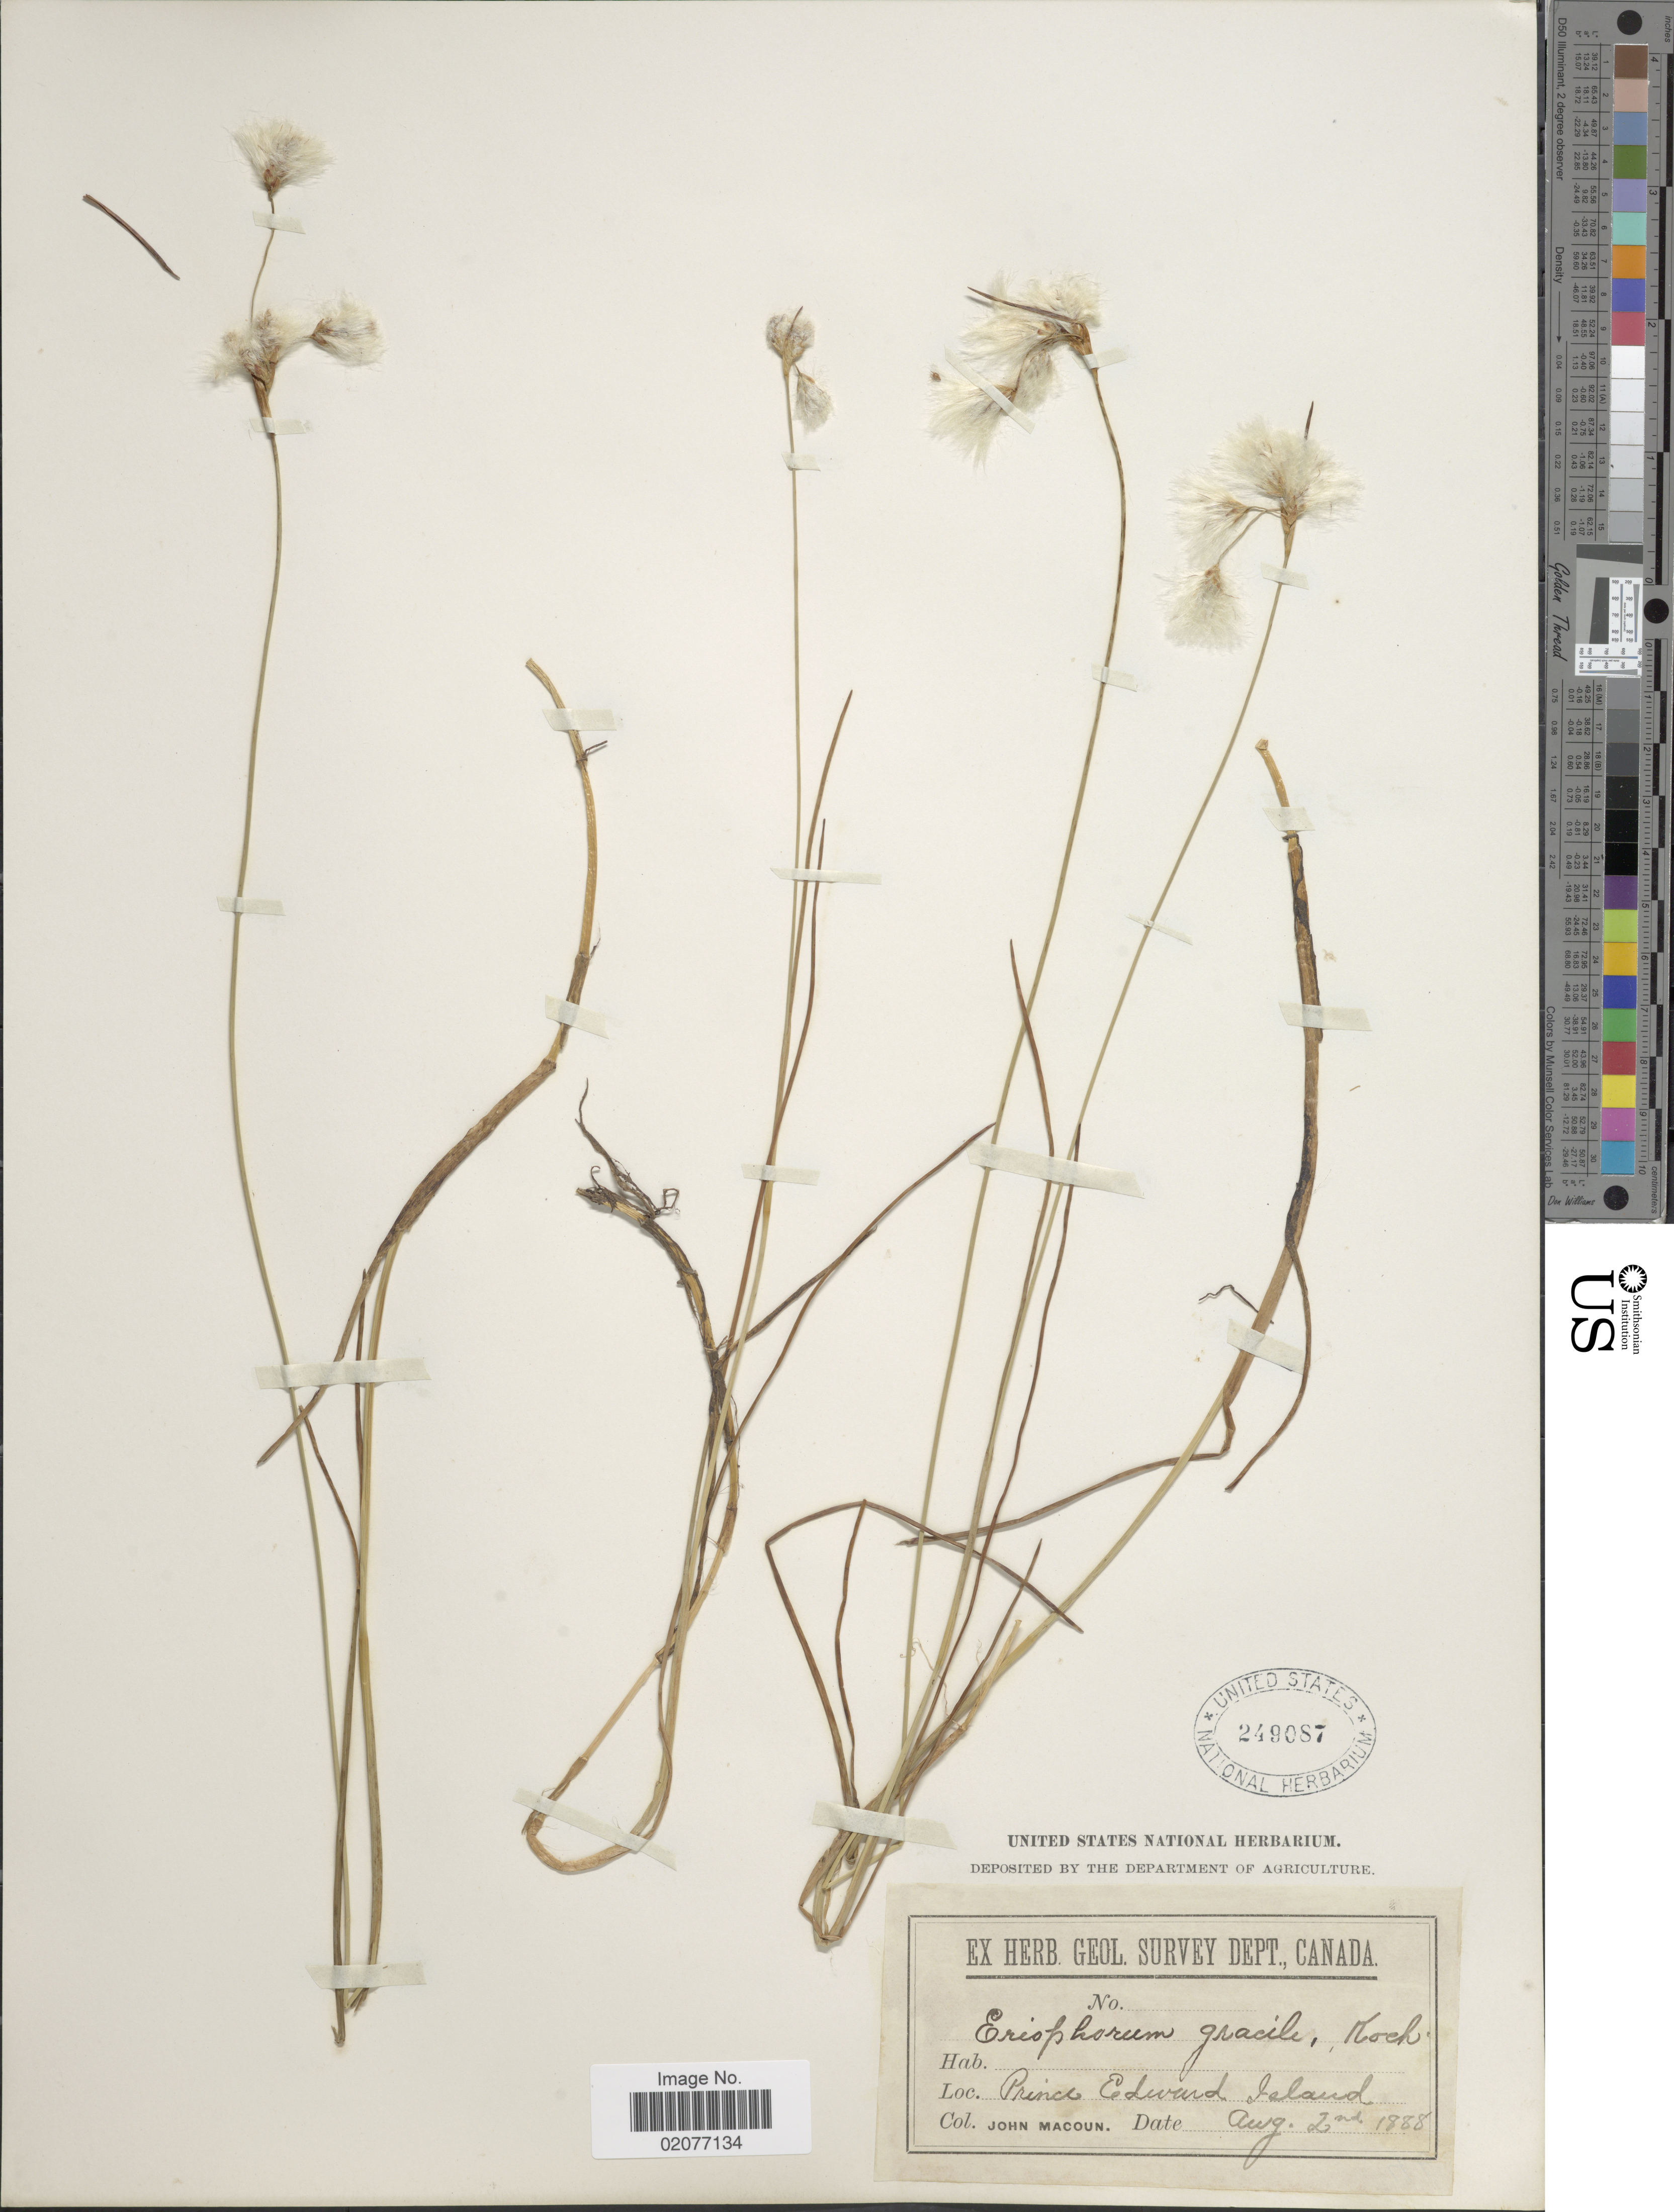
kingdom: Plantae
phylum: Tracheophyta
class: Liliopsida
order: Poales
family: Cyperaceae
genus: Eriophorum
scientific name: Eriophorum gracile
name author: W.D.J. Koch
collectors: J. Macoun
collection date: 1888-08-02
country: Canada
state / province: Prince Edward Island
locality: Prince Edward Island.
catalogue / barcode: US 249087